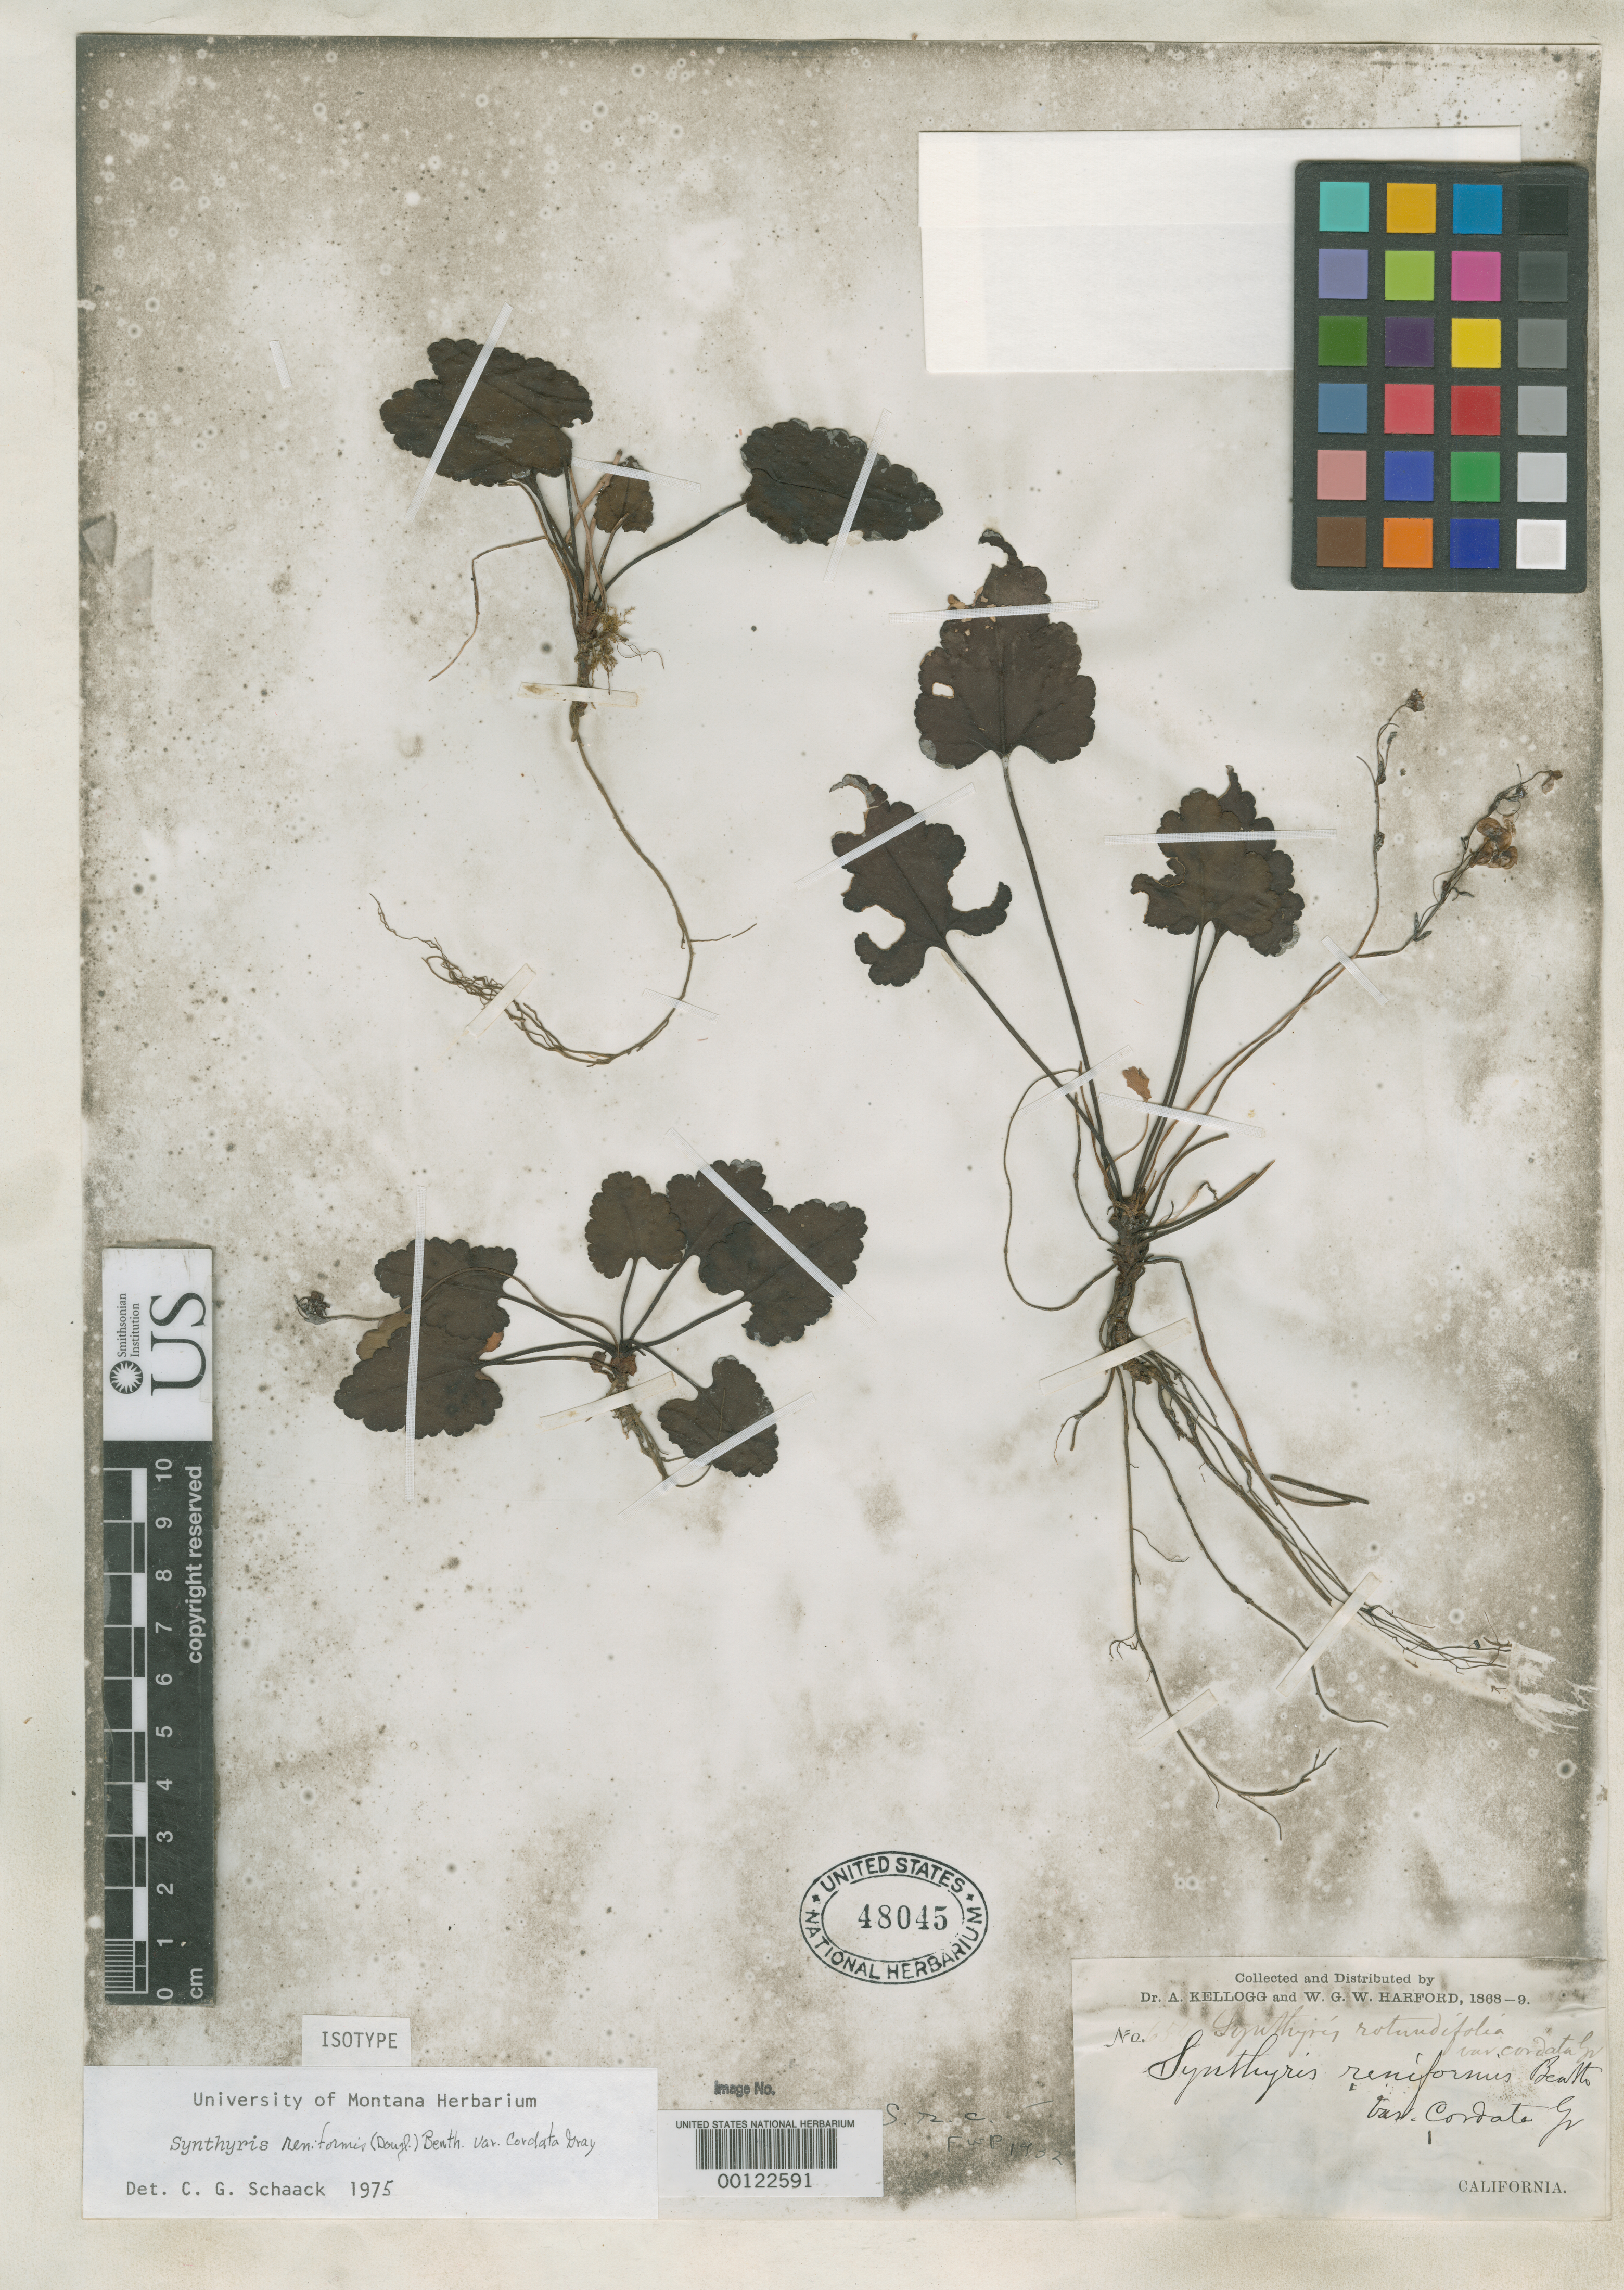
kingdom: Plantae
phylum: Tracheophyta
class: Magnoliopsida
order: Lamiales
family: Plantaginaceae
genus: Synthyris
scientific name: Synthyris reniformis var. cordata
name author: A. Gray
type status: Isotype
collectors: A. Kellogg & W. G. W. Harford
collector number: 654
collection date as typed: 1868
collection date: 1868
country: United States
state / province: California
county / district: Mendocino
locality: Red Mountains.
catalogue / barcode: US 48045